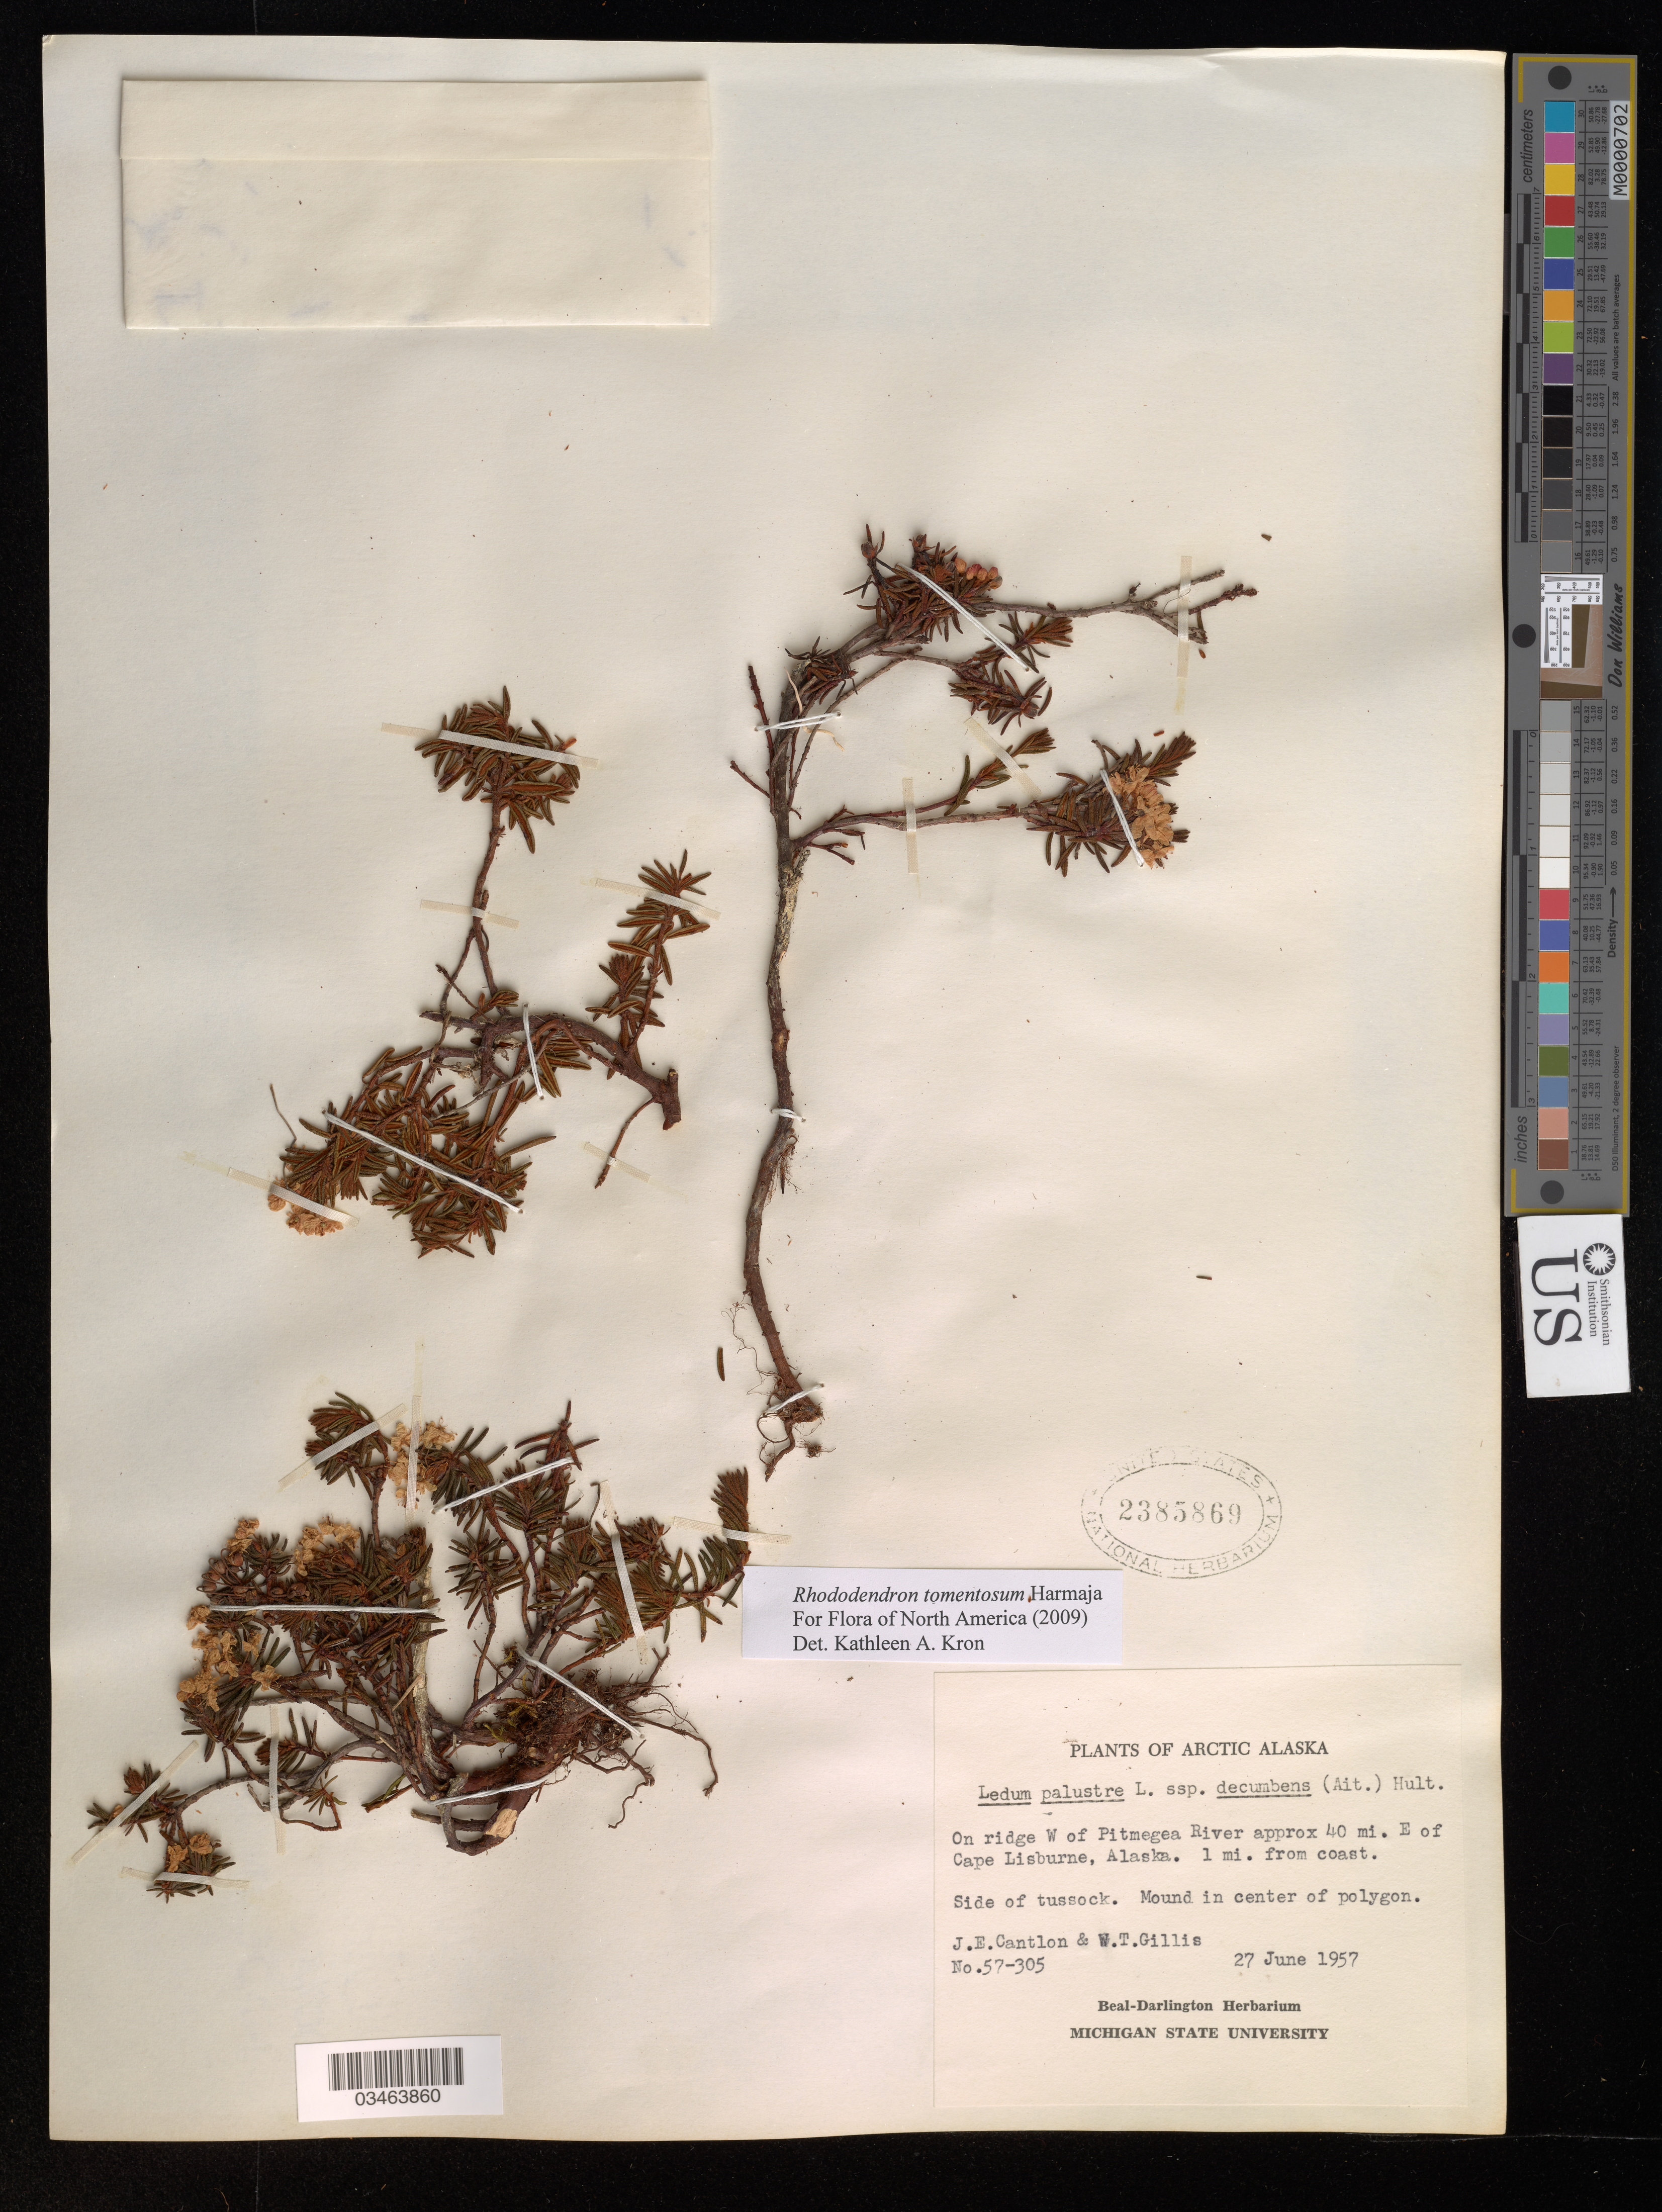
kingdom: Plantae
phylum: Tracheophyta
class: Magnoliopsida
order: Ericales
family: Ericaceae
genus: Rhododendron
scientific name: Rhododendron tomentosum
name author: Harmaja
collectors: J. Cantlon & W. T. Gillis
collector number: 57-305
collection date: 1957-06-27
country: United States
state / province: Alaska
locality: Arctic Alaska. On ridge W of Pitmega River approx 40 mi. E of Cape Lisburne, Alaska. 1 mi. from coast.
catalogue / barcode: US 2385869